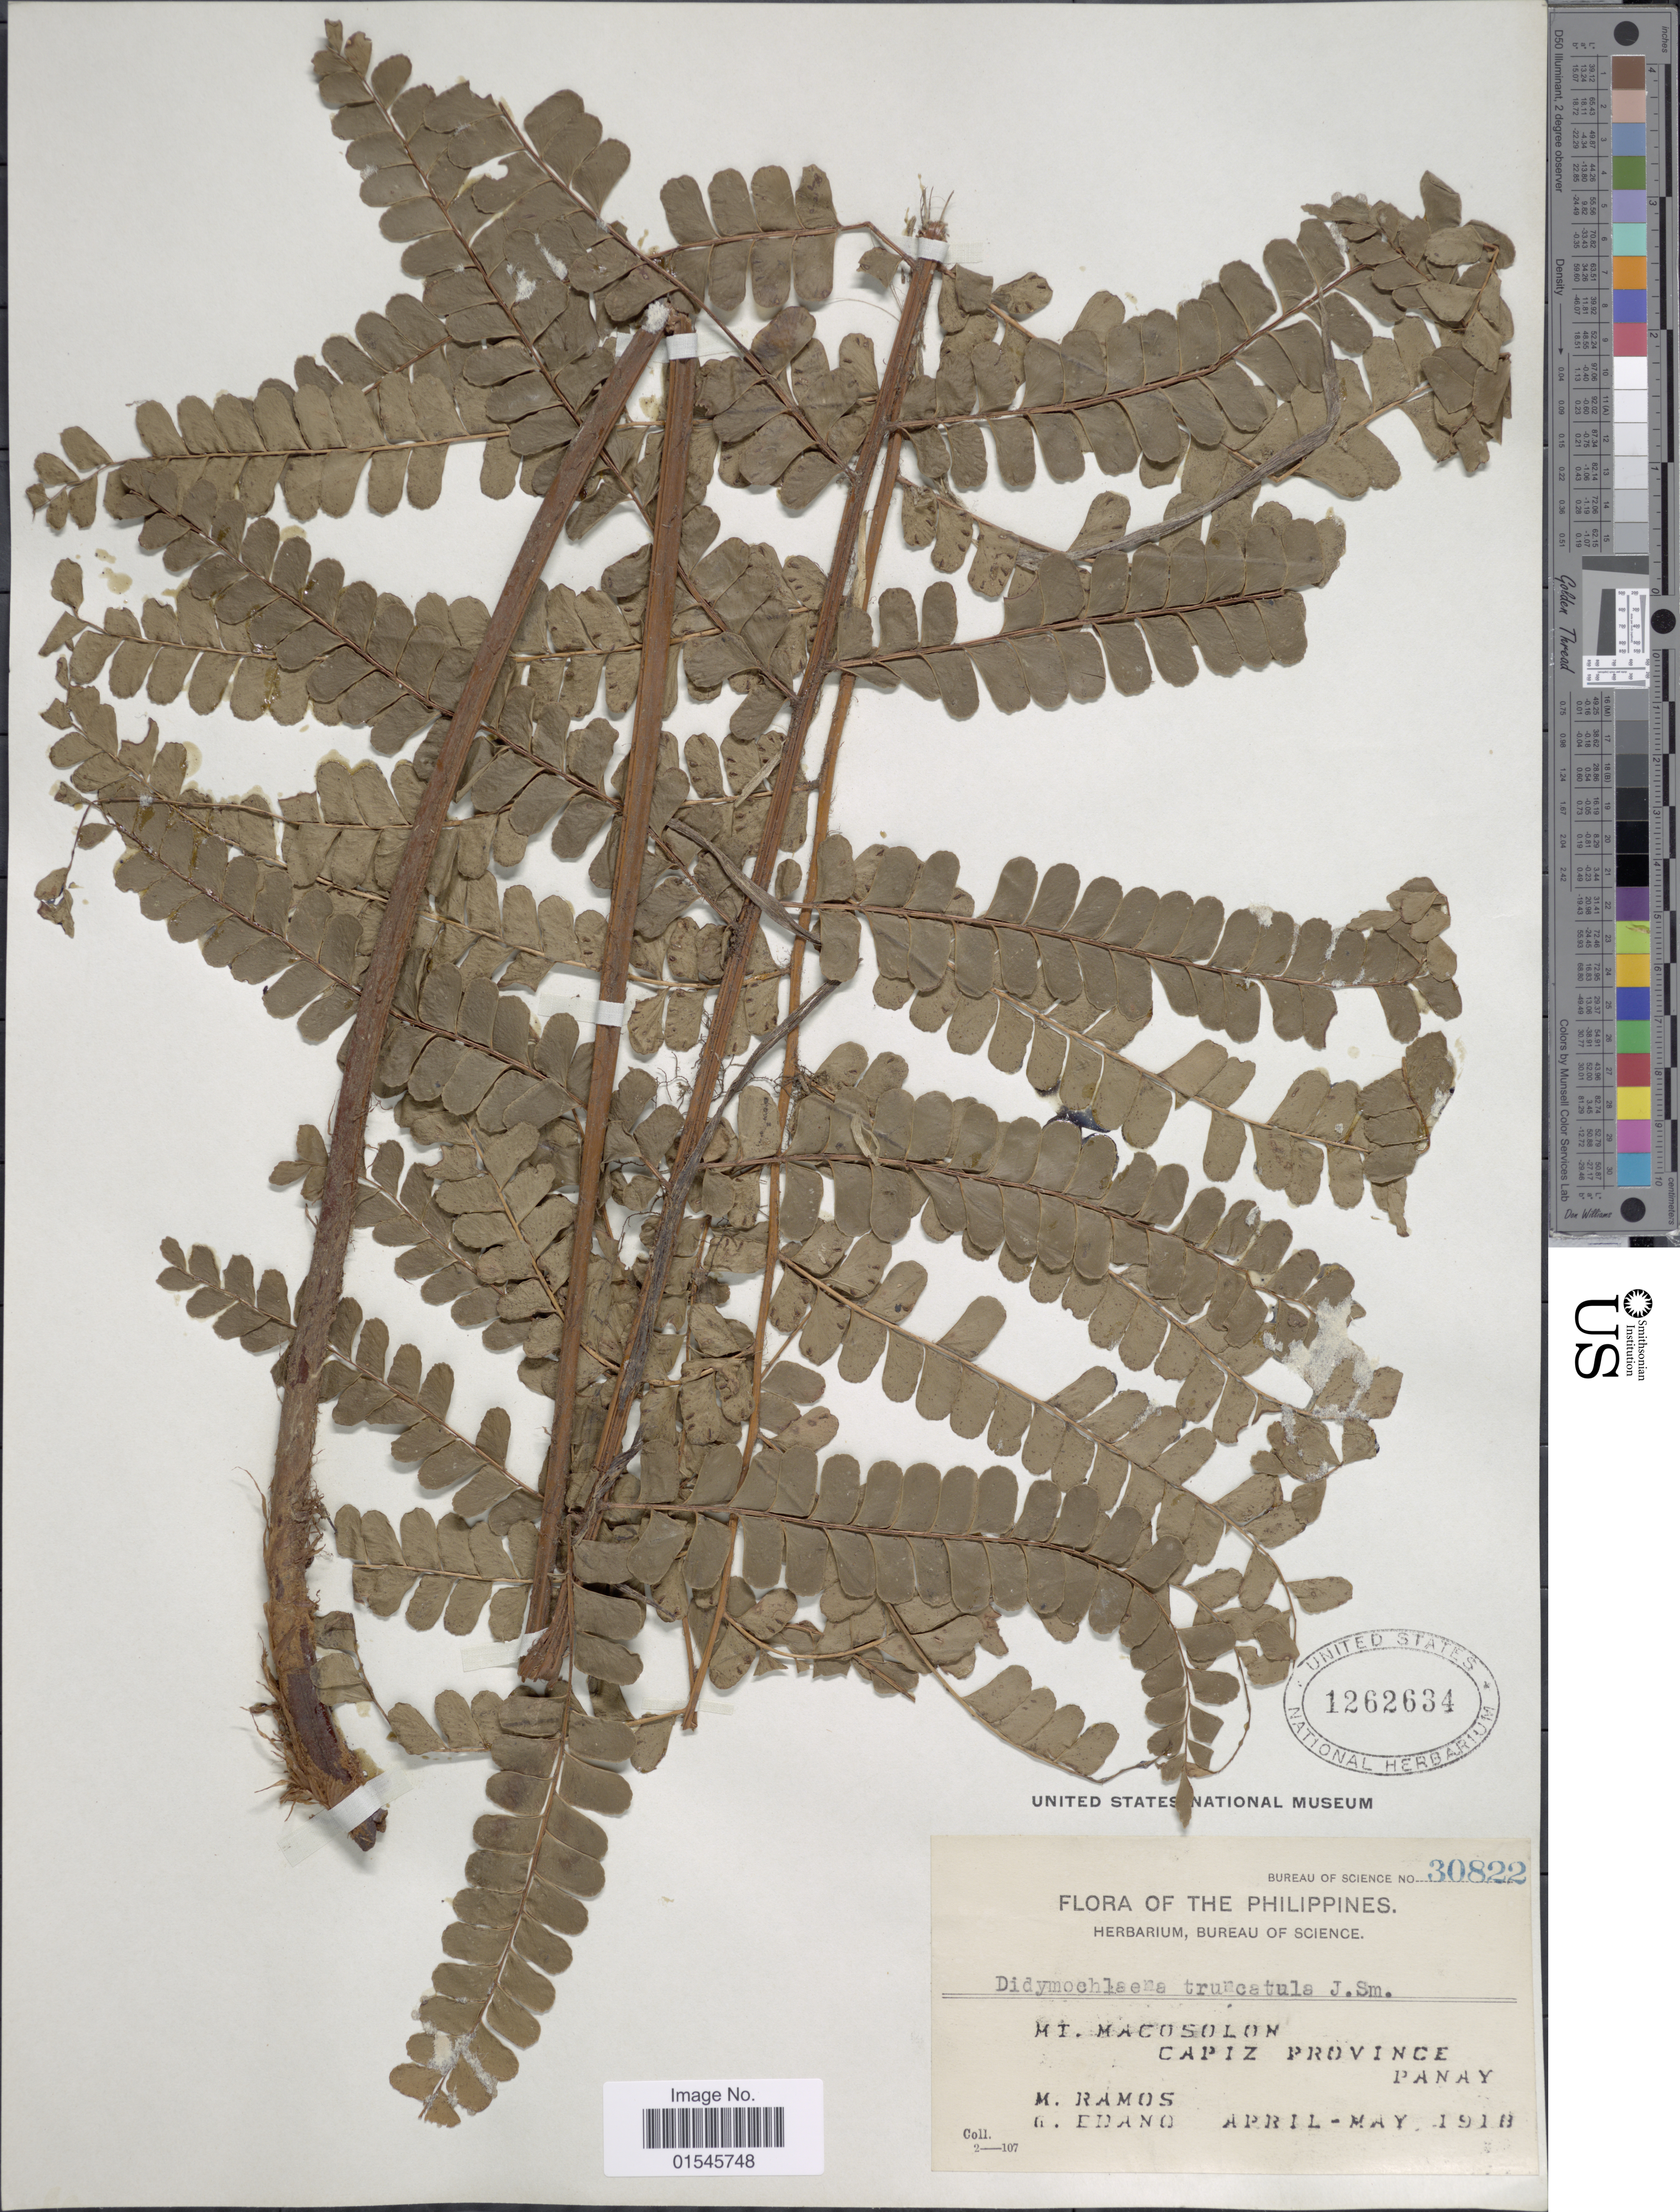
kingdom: Plantae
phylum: Tracheophyta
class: Polypodiopsida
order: Polypodiales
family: Didymochlaenaceae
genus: Didymochlaena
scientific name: Didymochlaena truncatula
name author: (Sw.) J. Sm.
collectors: M. Ramos & G. Edaño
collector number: Bureau of Science 30822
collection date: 1918-04/1918-05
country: Philippines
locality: Mt Macosolon, Capiz province, Panay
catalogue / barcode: US 1262634